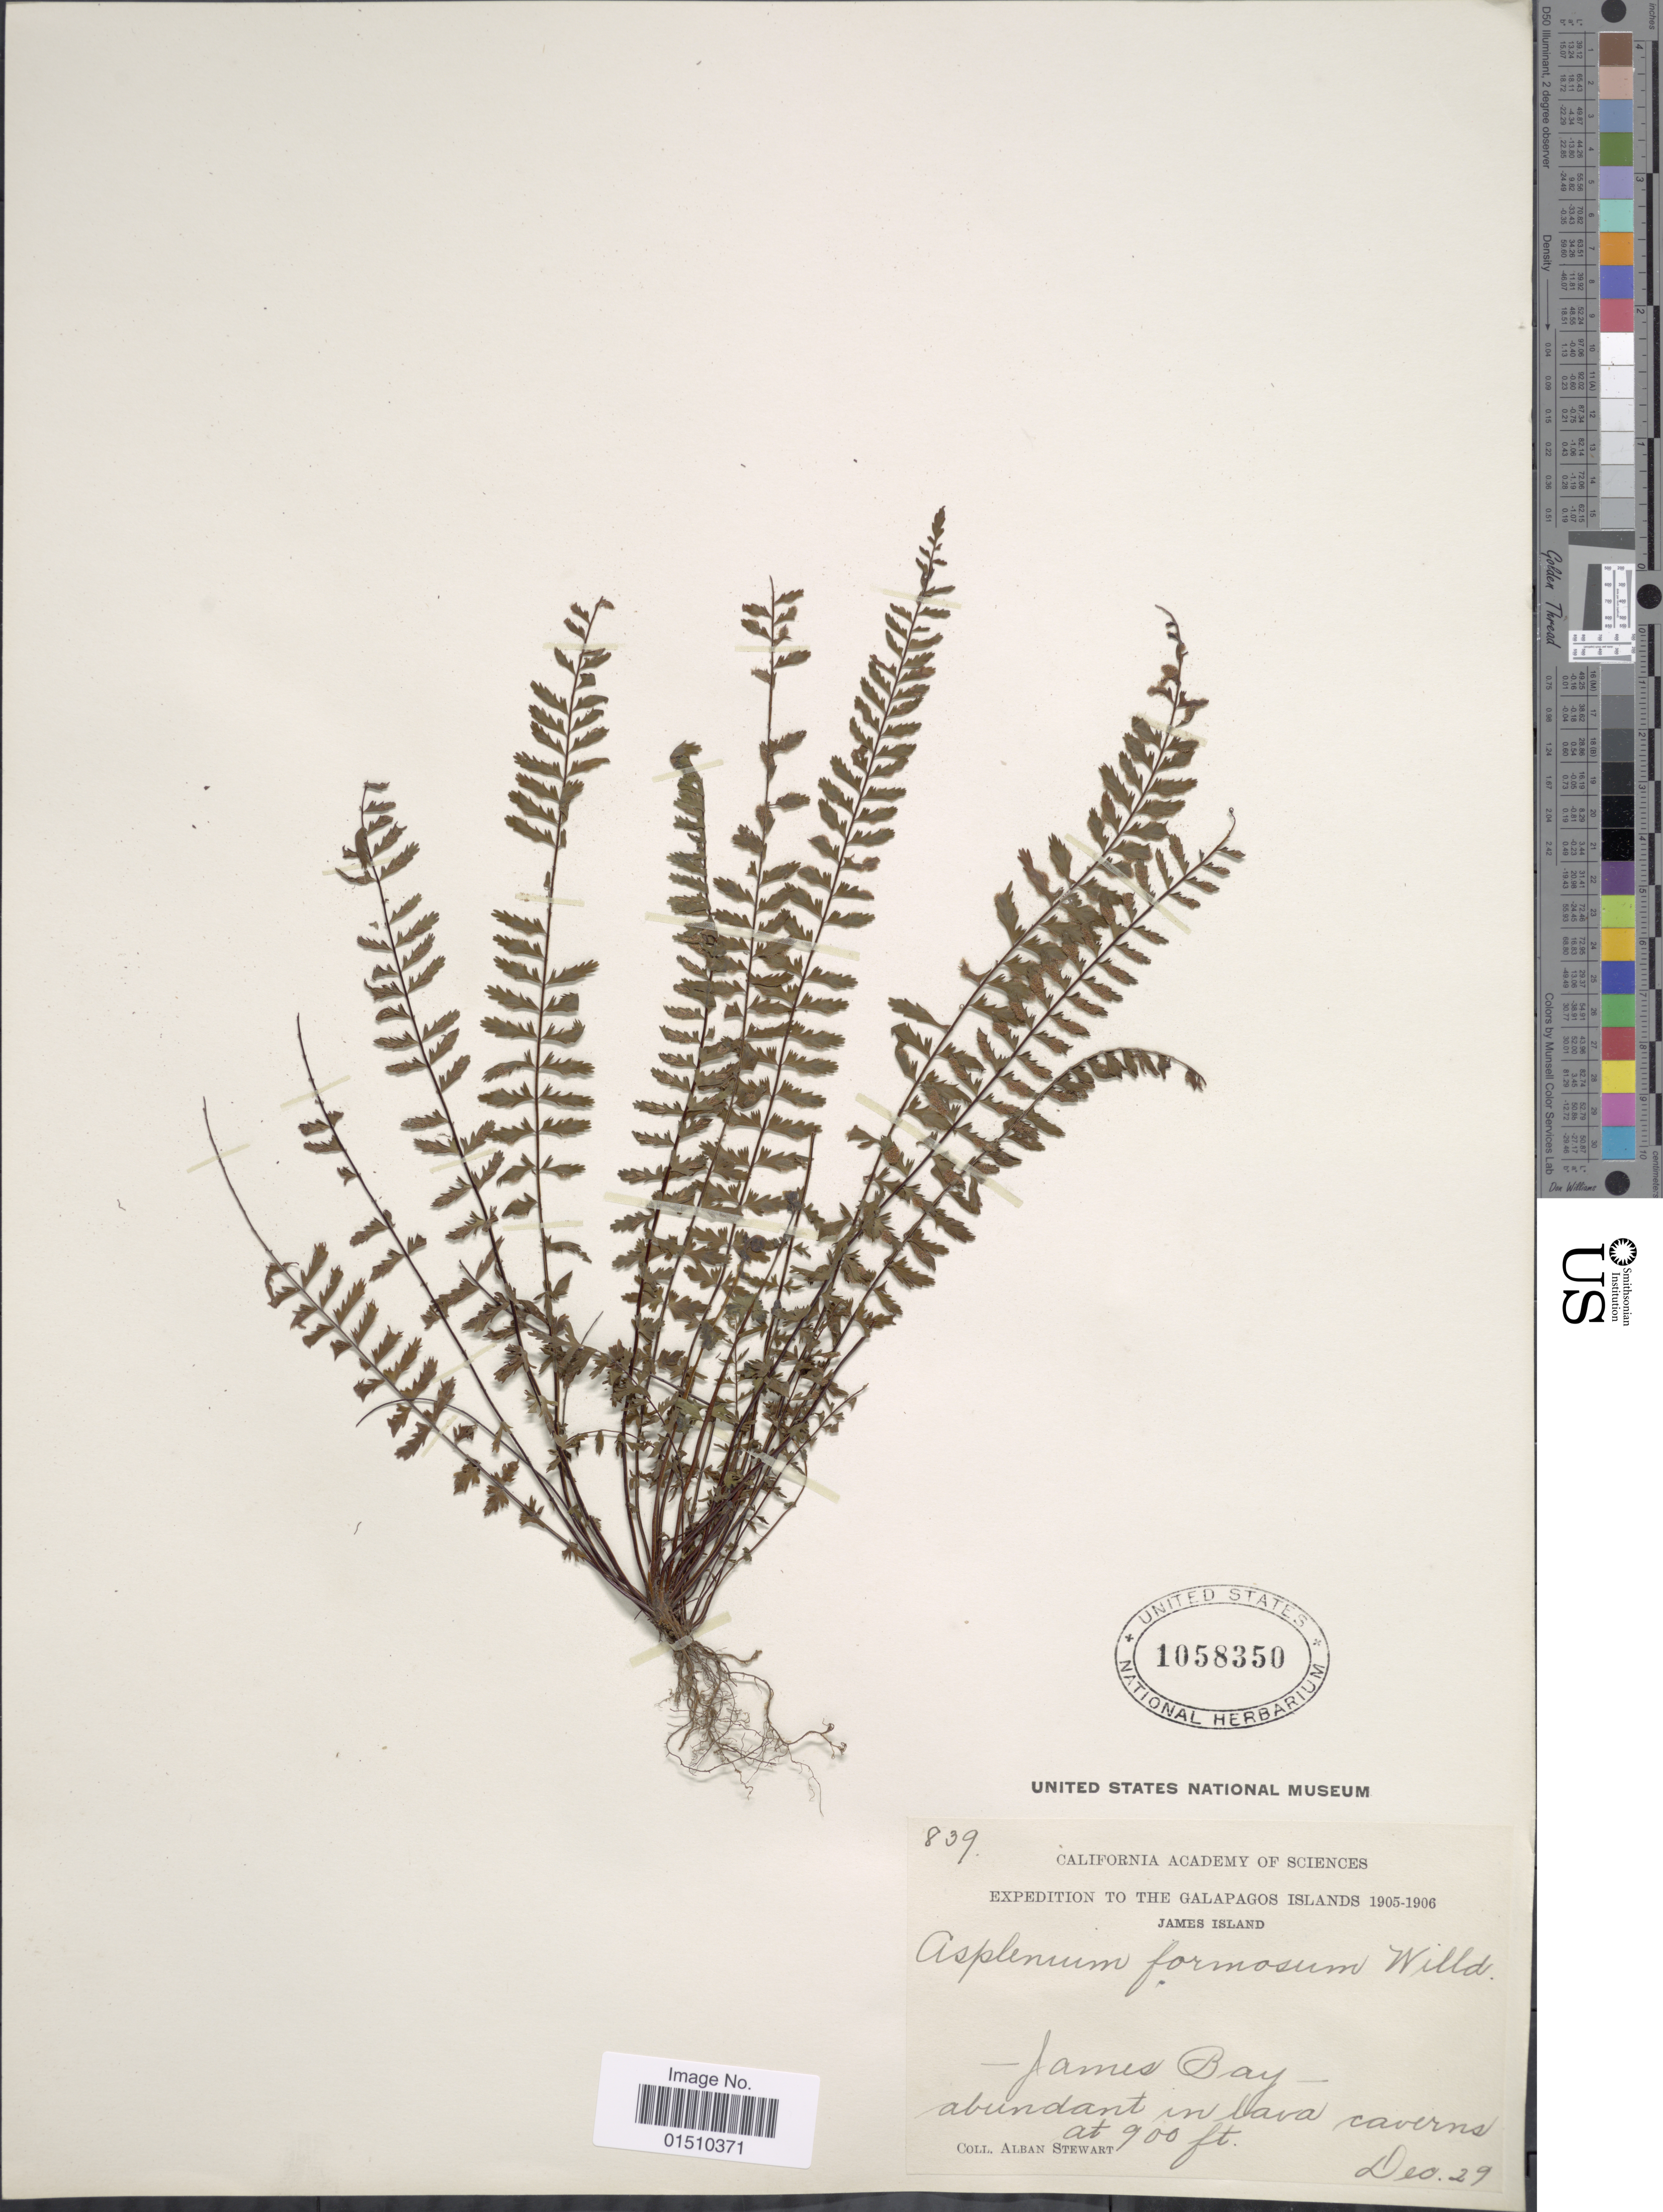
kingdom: Plantae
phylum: Tracheophyta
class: Polypodiopsida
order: Polypodiales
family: Aspleniaceae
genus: Asplenium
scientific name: Asplenium carolinum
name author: Maxon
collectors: A. Stewart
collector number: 839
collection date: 1905-12-29/1906-12-29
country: Ecuador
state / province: Colón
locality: Expedition to the Galapagos Islands, James Island, James Bay.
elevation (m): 274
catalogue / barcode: US 1058350